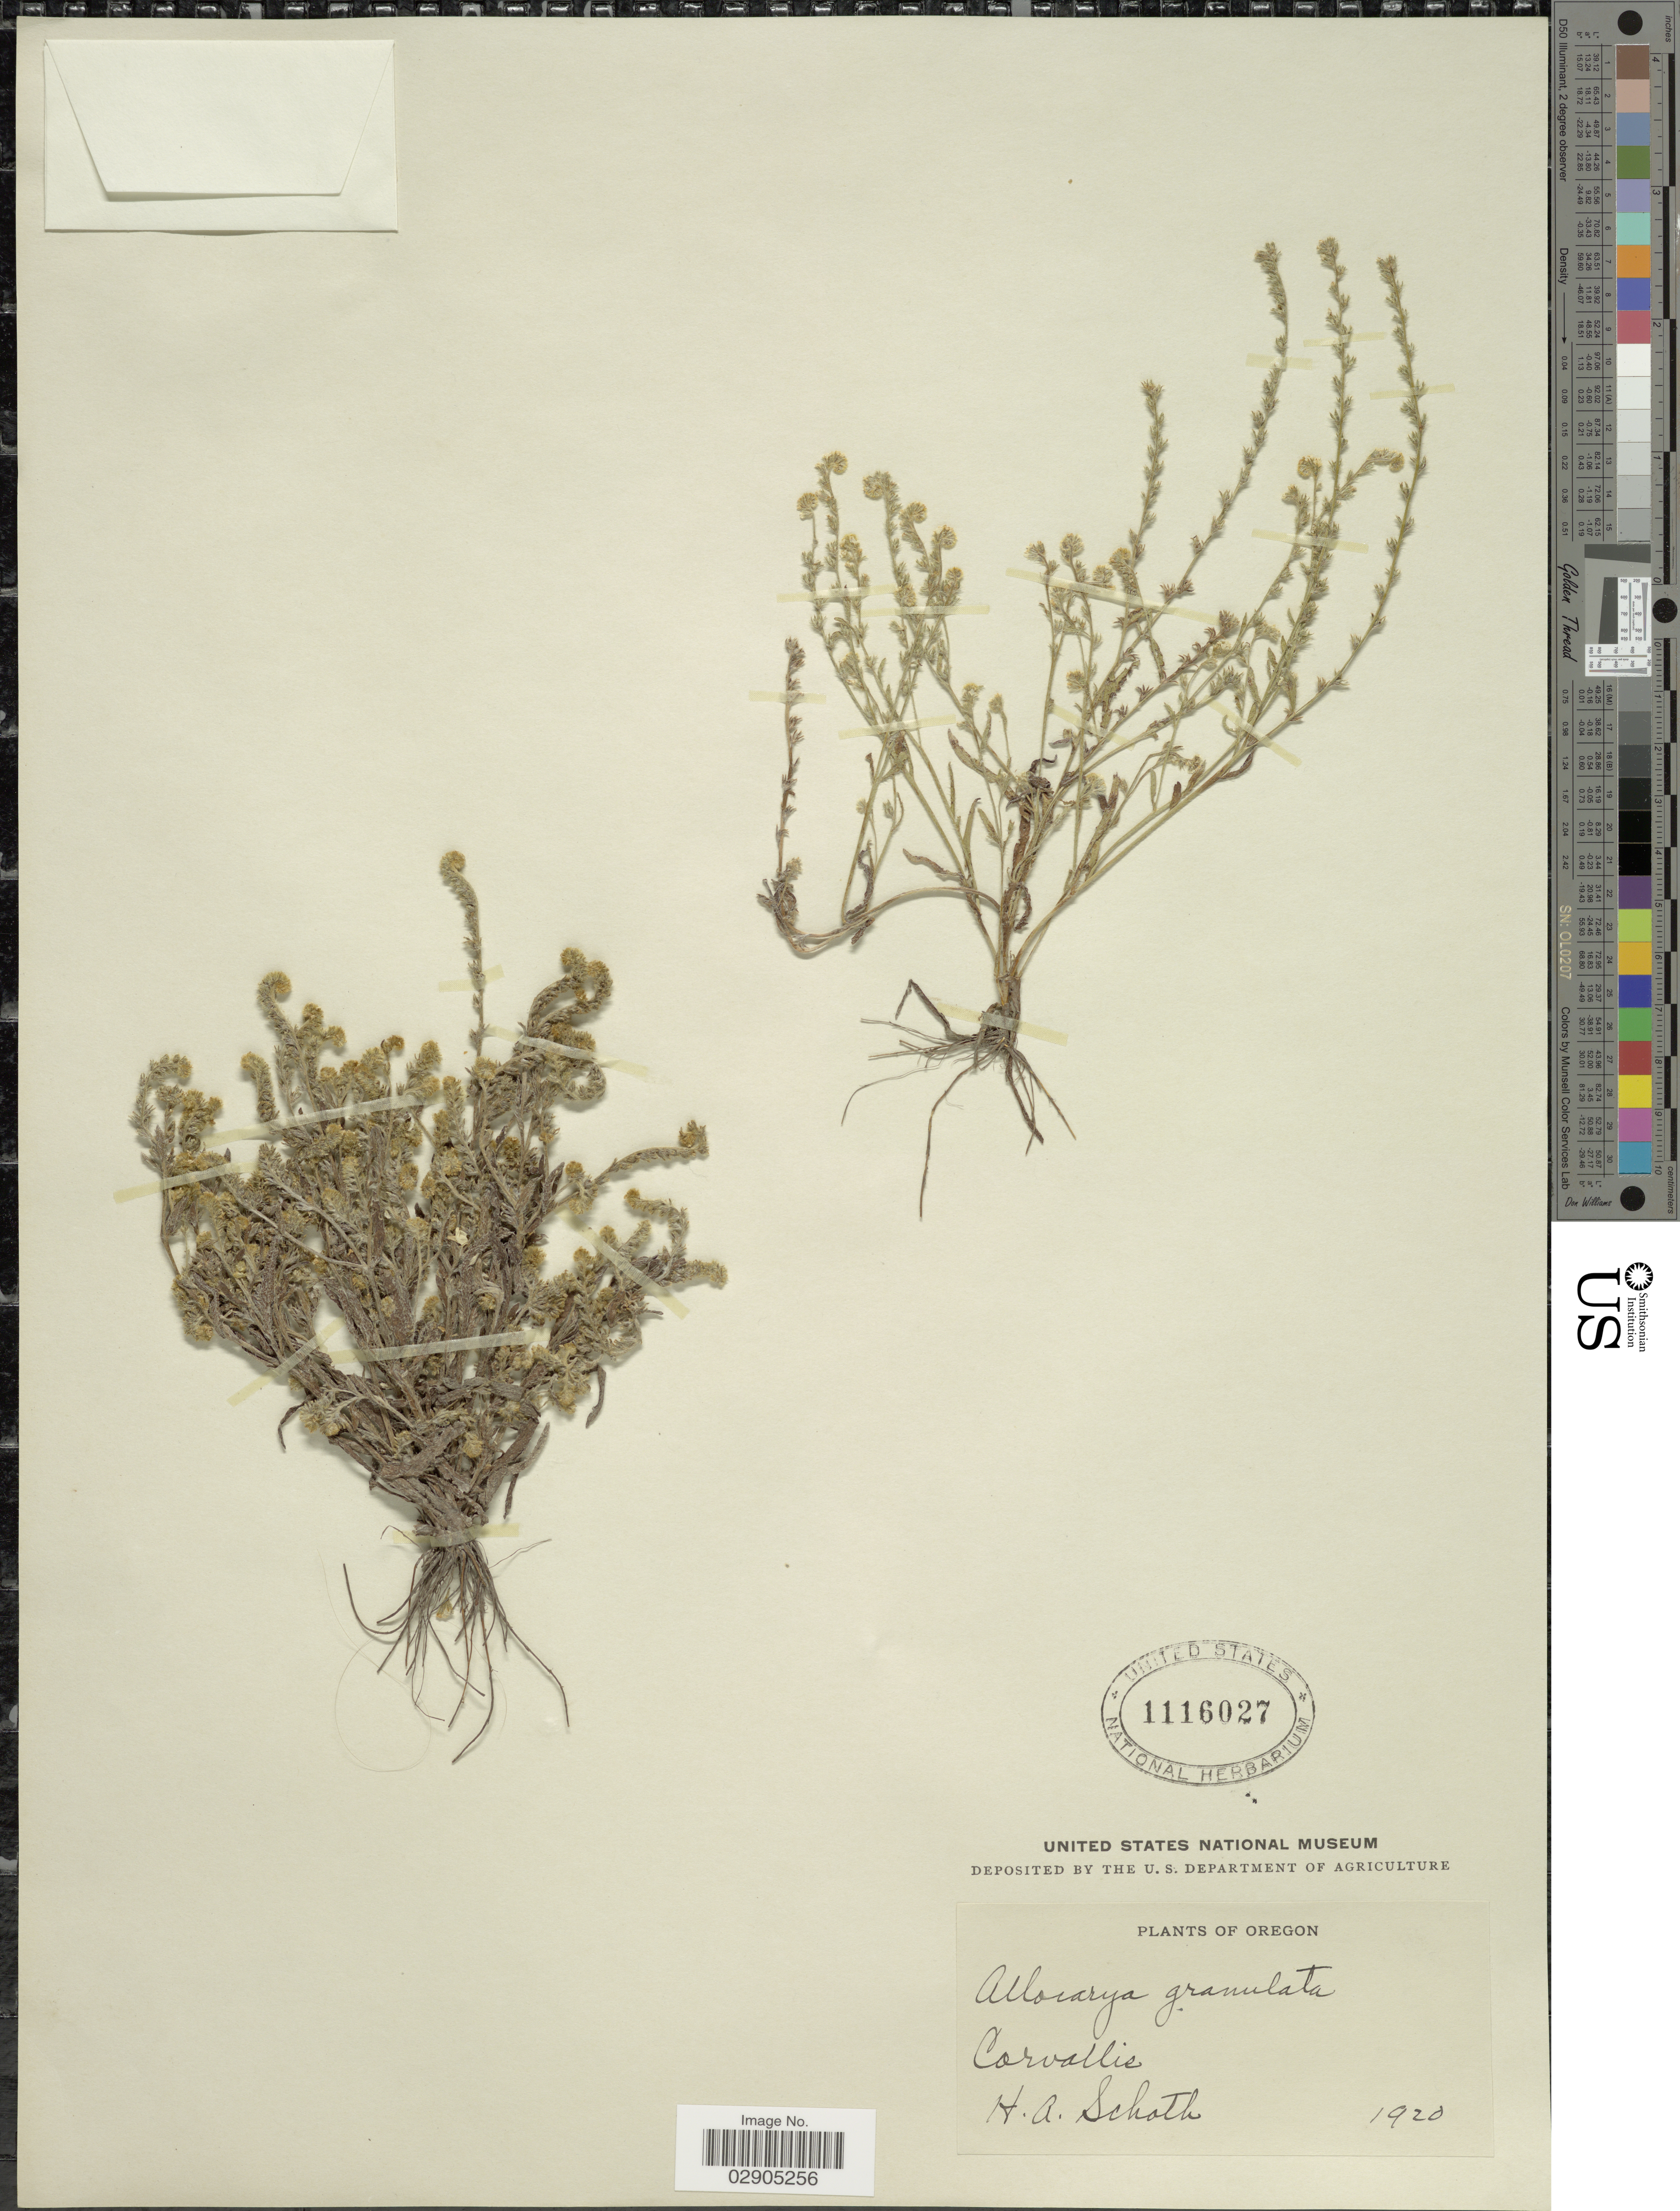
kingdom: Plantae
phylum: Tracheophyta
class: Magnoliopsida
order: Boraginales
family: Boraginaceae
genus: Allocarya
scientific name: Allocarya granulata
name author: Piper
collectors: H. Schoth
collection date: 1920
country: United States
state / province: Oregon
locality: Corvallis.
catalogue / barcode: US 1116027